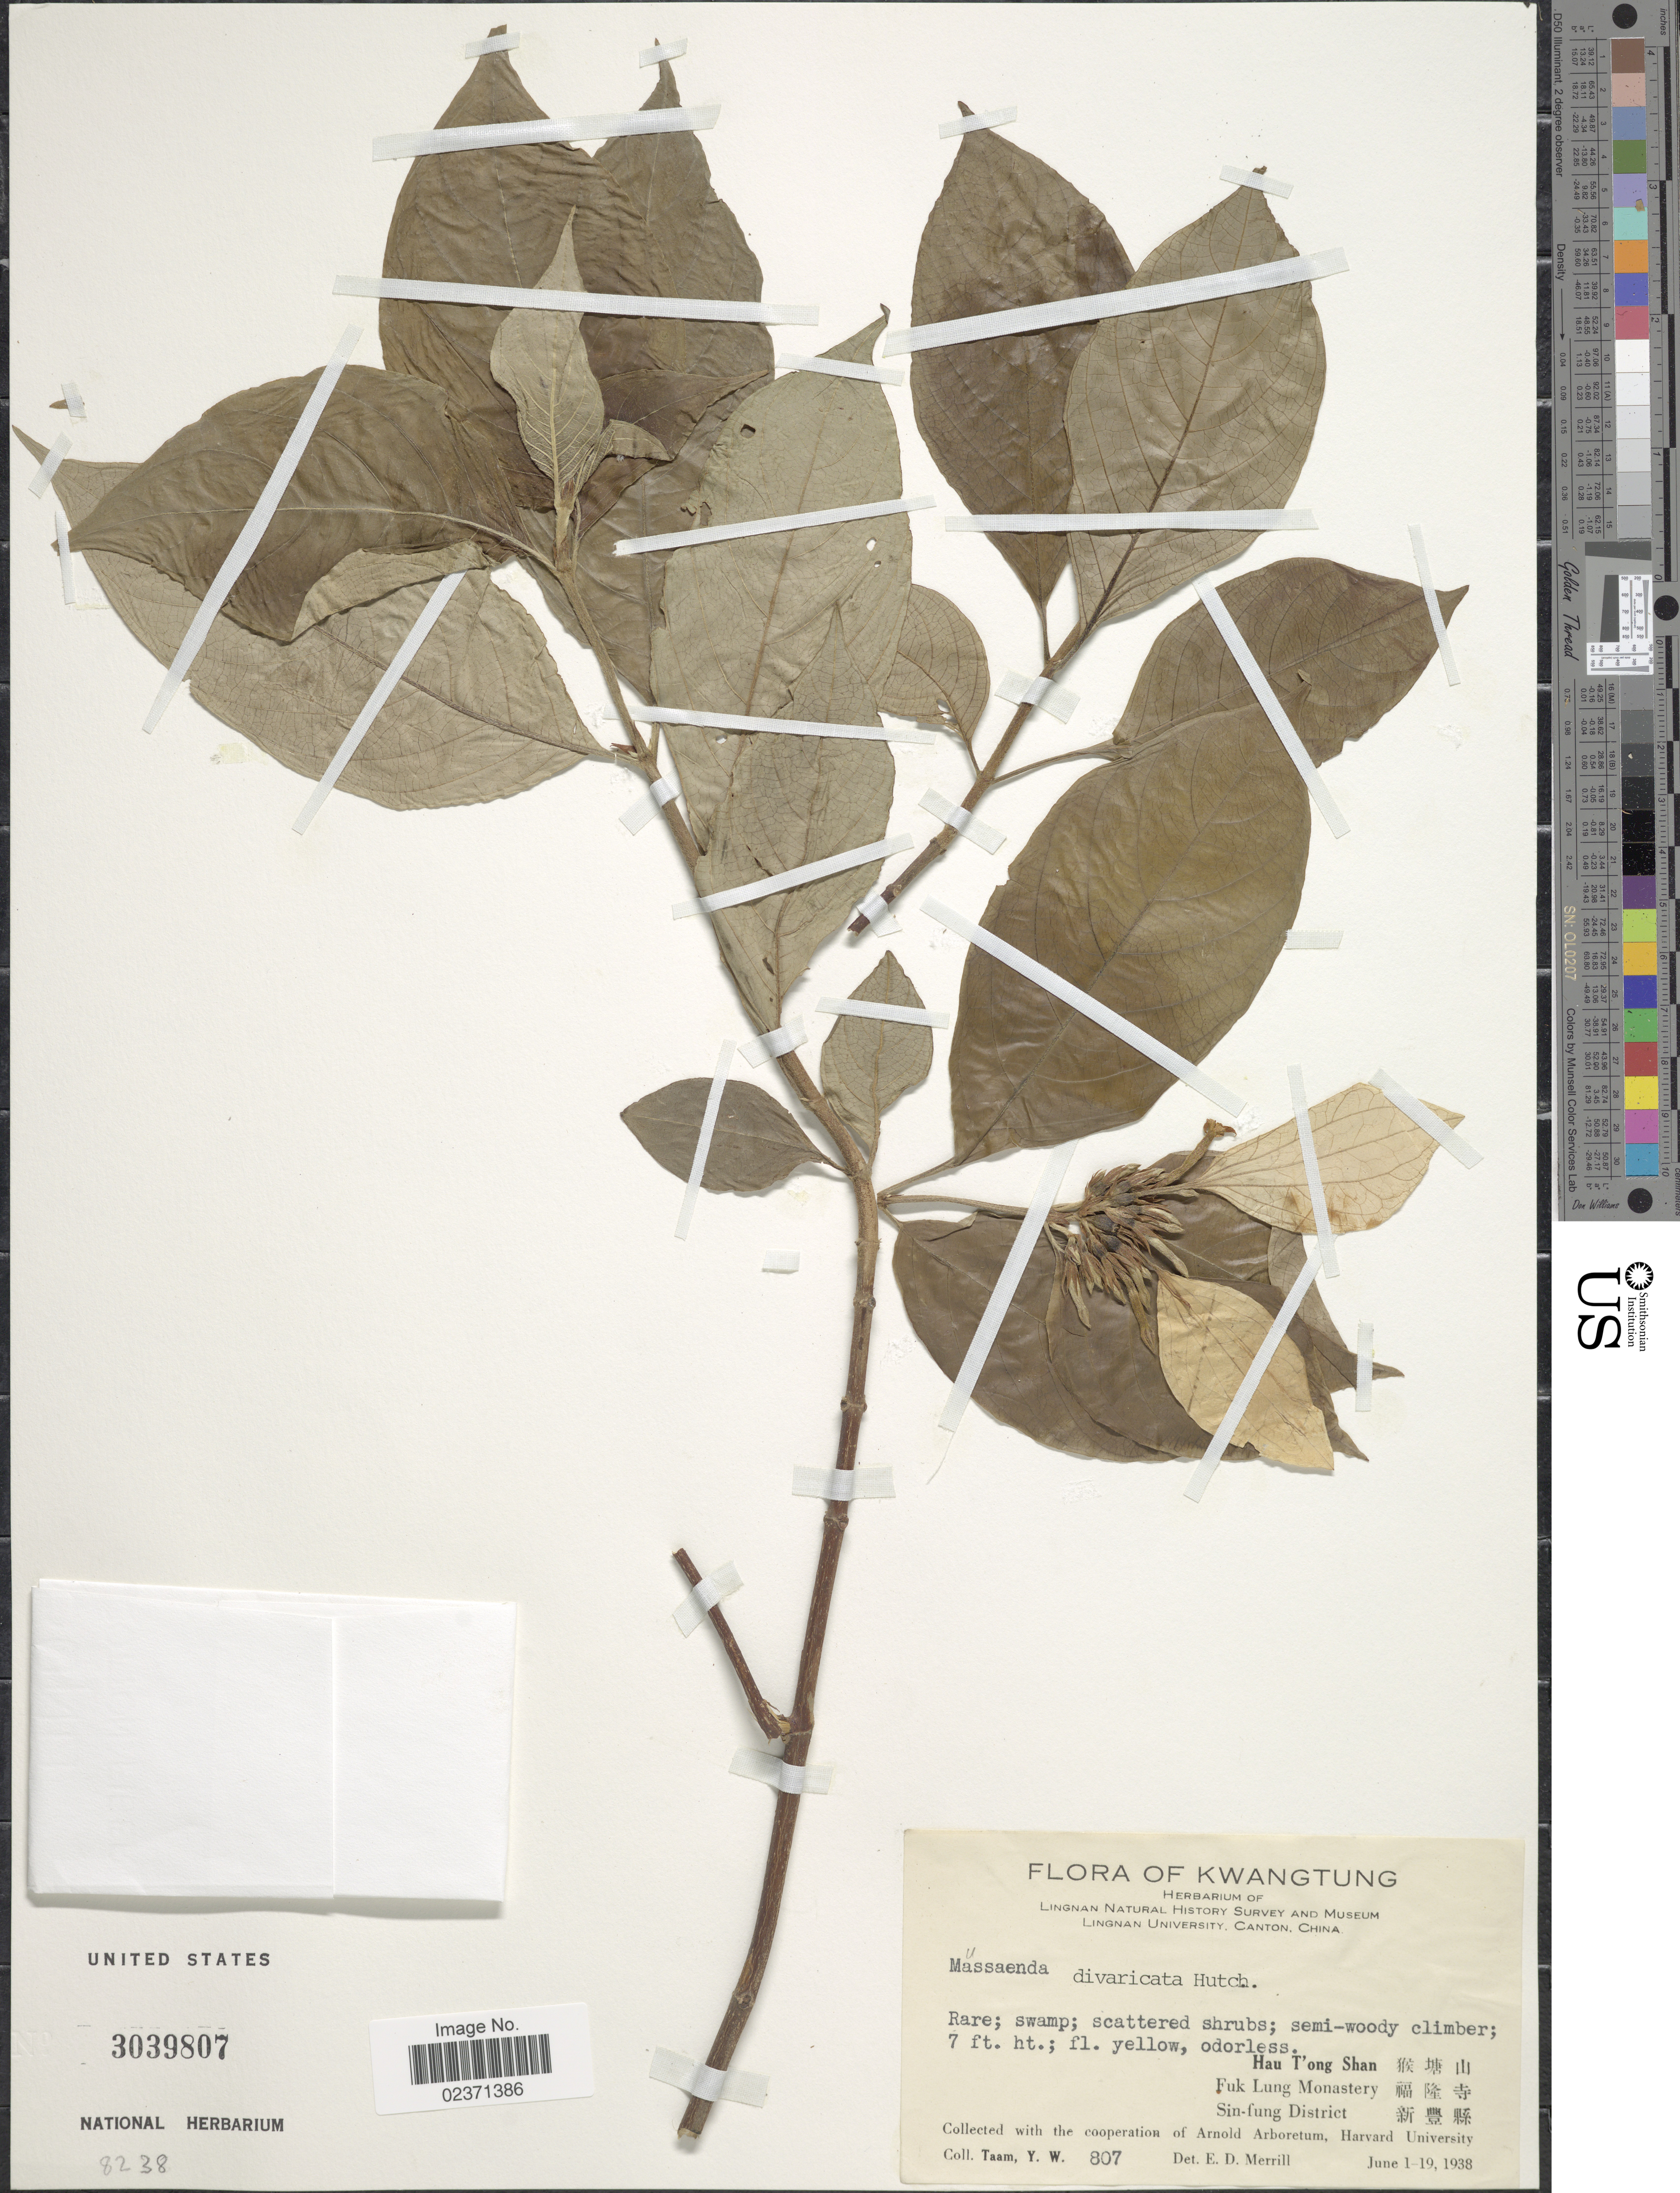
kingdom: Plantae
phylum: Tracheophyta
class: Magnoliopsida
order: Gentianales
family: Rubiaceae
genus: Mussaenda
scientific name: Mussaenda divaricata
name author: Hutch. in Sarg.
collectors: Y. W. Taam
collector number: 807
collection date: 1938-06-01/1938-06-19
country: China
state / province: Guangdong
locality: Kwangtung. Hau T'ong Shan. Fuk Lung Monastery. Sin-fung District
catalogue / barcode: US 3039807